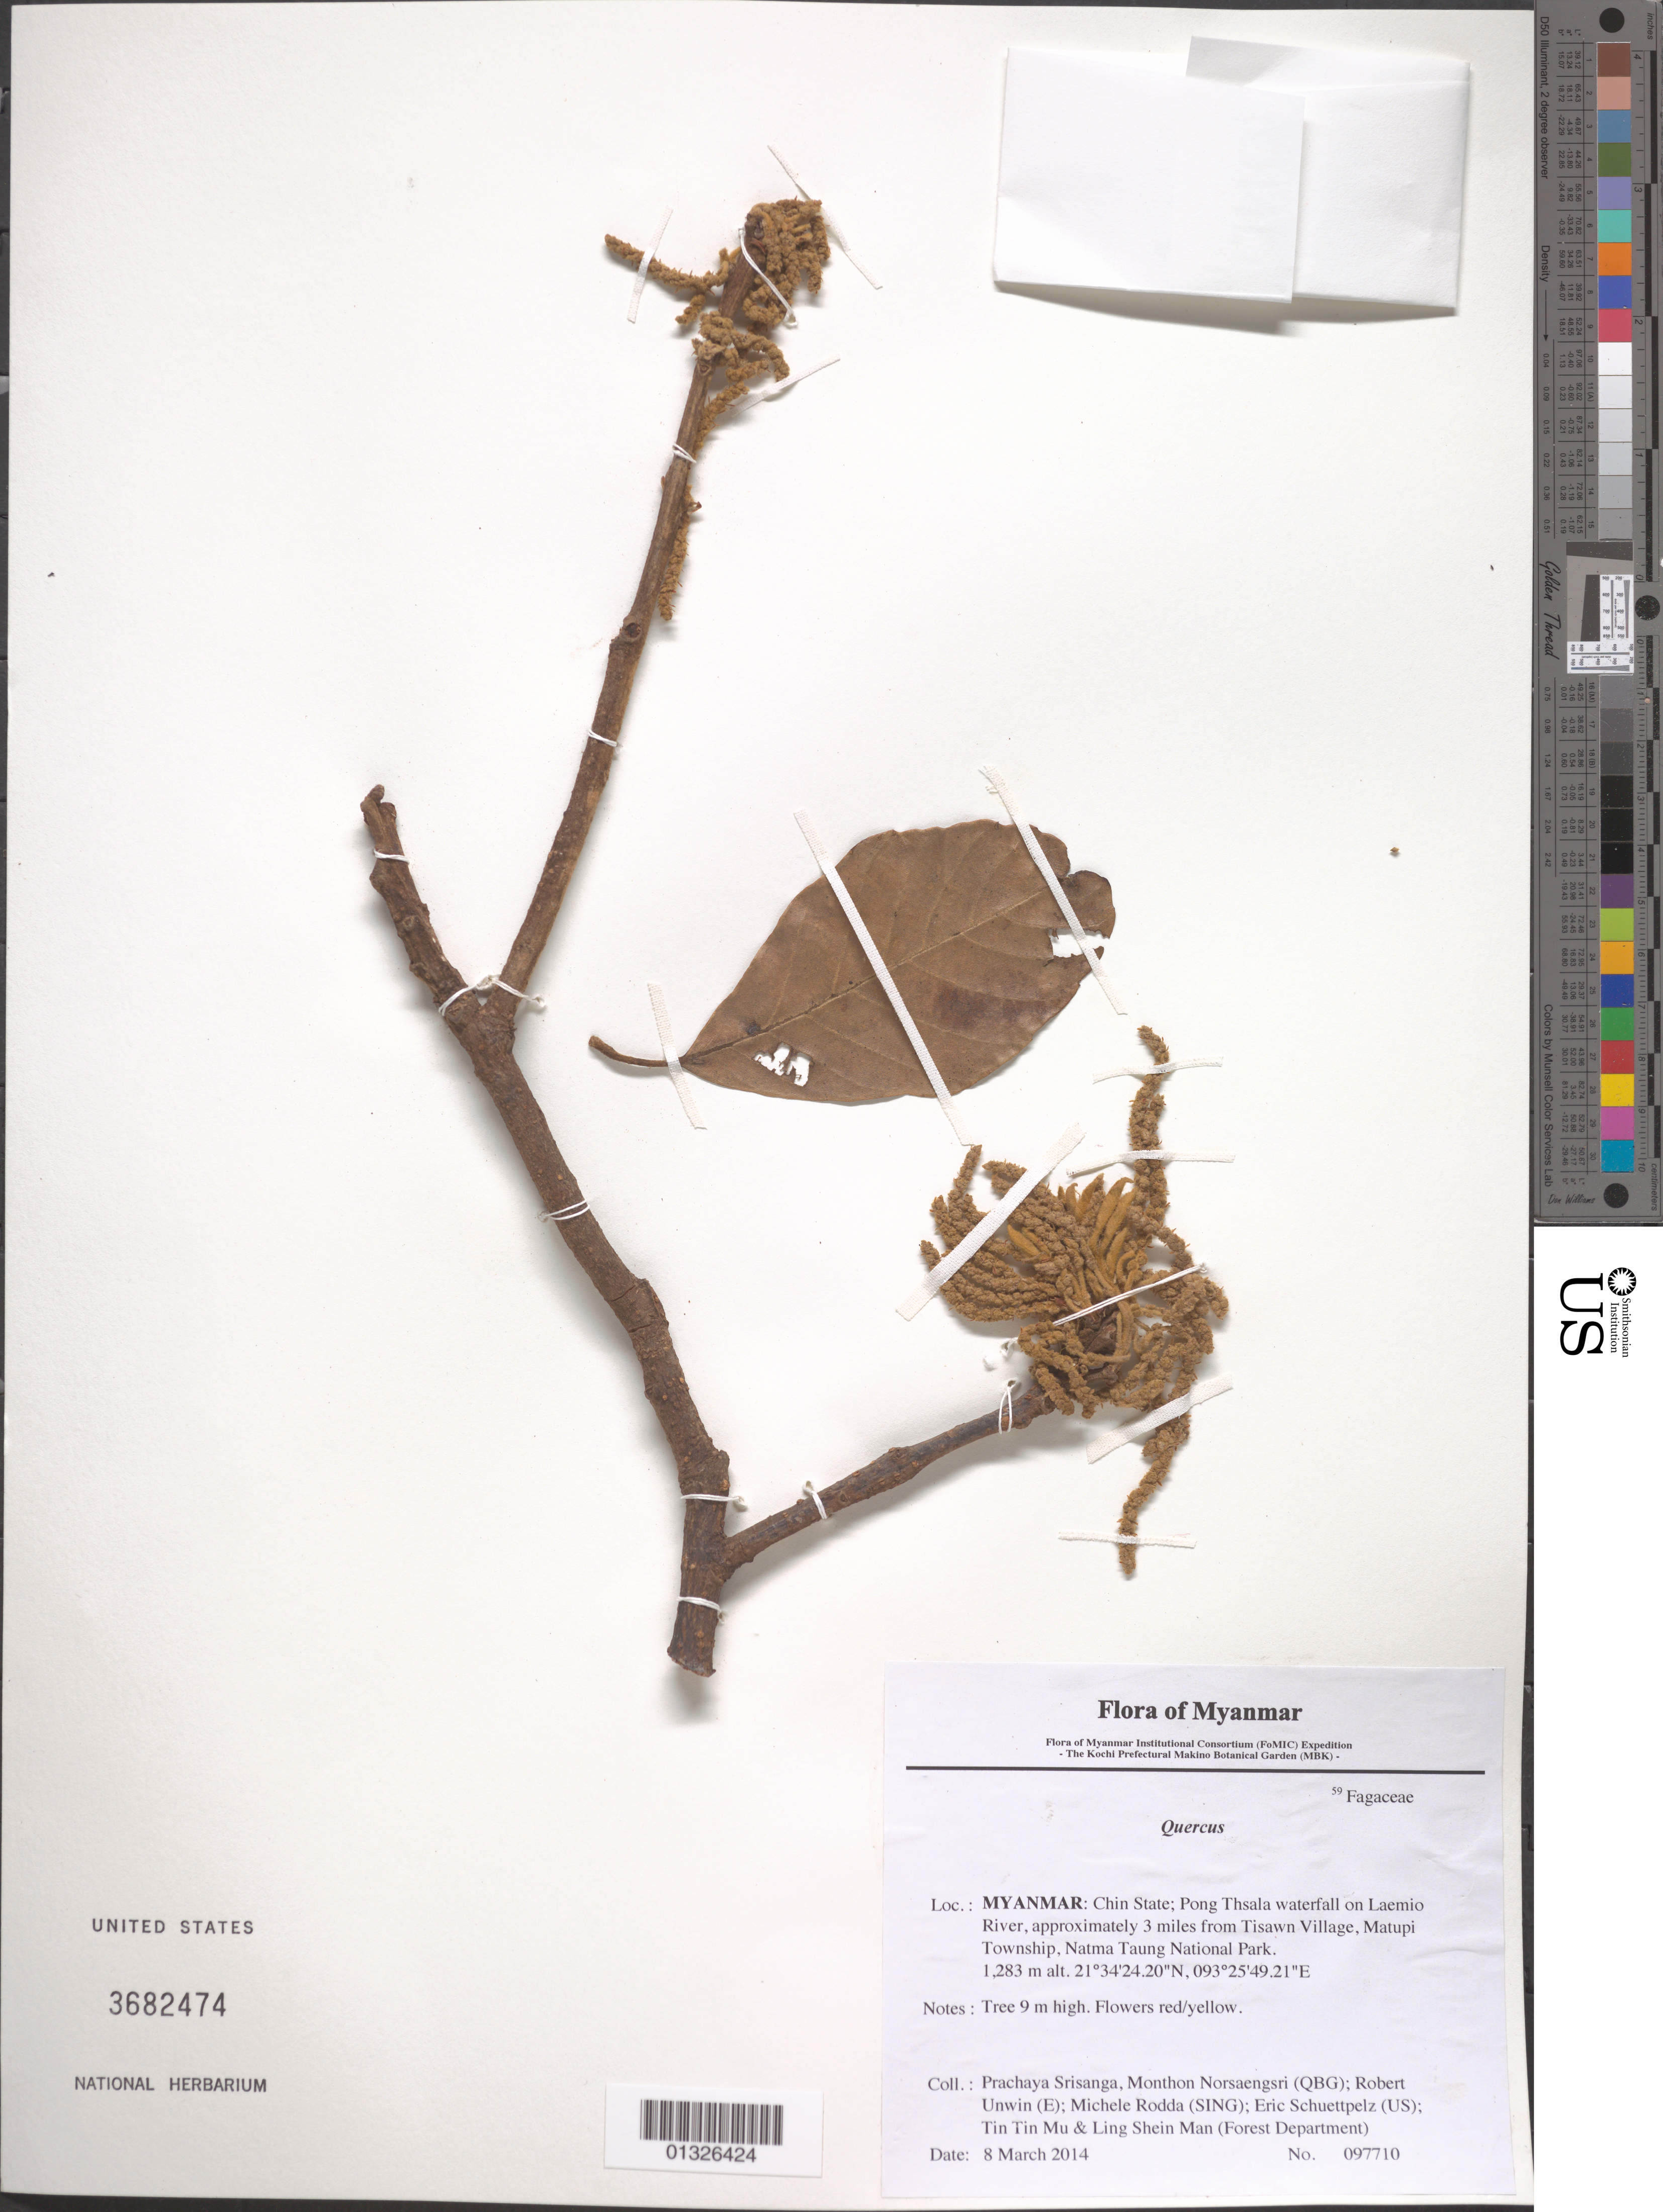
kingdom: Plantae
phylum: Tracheophyta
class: Magnoliopsida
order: Fagales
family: Fagaceae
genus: Quercus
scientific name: Quercus sp.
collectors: P. Srisanga, M. Norsaengsri, R. Unwin, M. Rodda, E. Schuettpelz, Tin Tin Mu & Ling Shein Man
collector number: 97710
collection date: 2014-03-08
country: Myanmar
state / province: Chin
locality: Pong Thsala waterfall on Laemio River, approximately 3 miles from Tisawn Village, Matupi Township, Natma Taung National Park.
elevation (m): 1283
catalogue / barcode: US 3682474